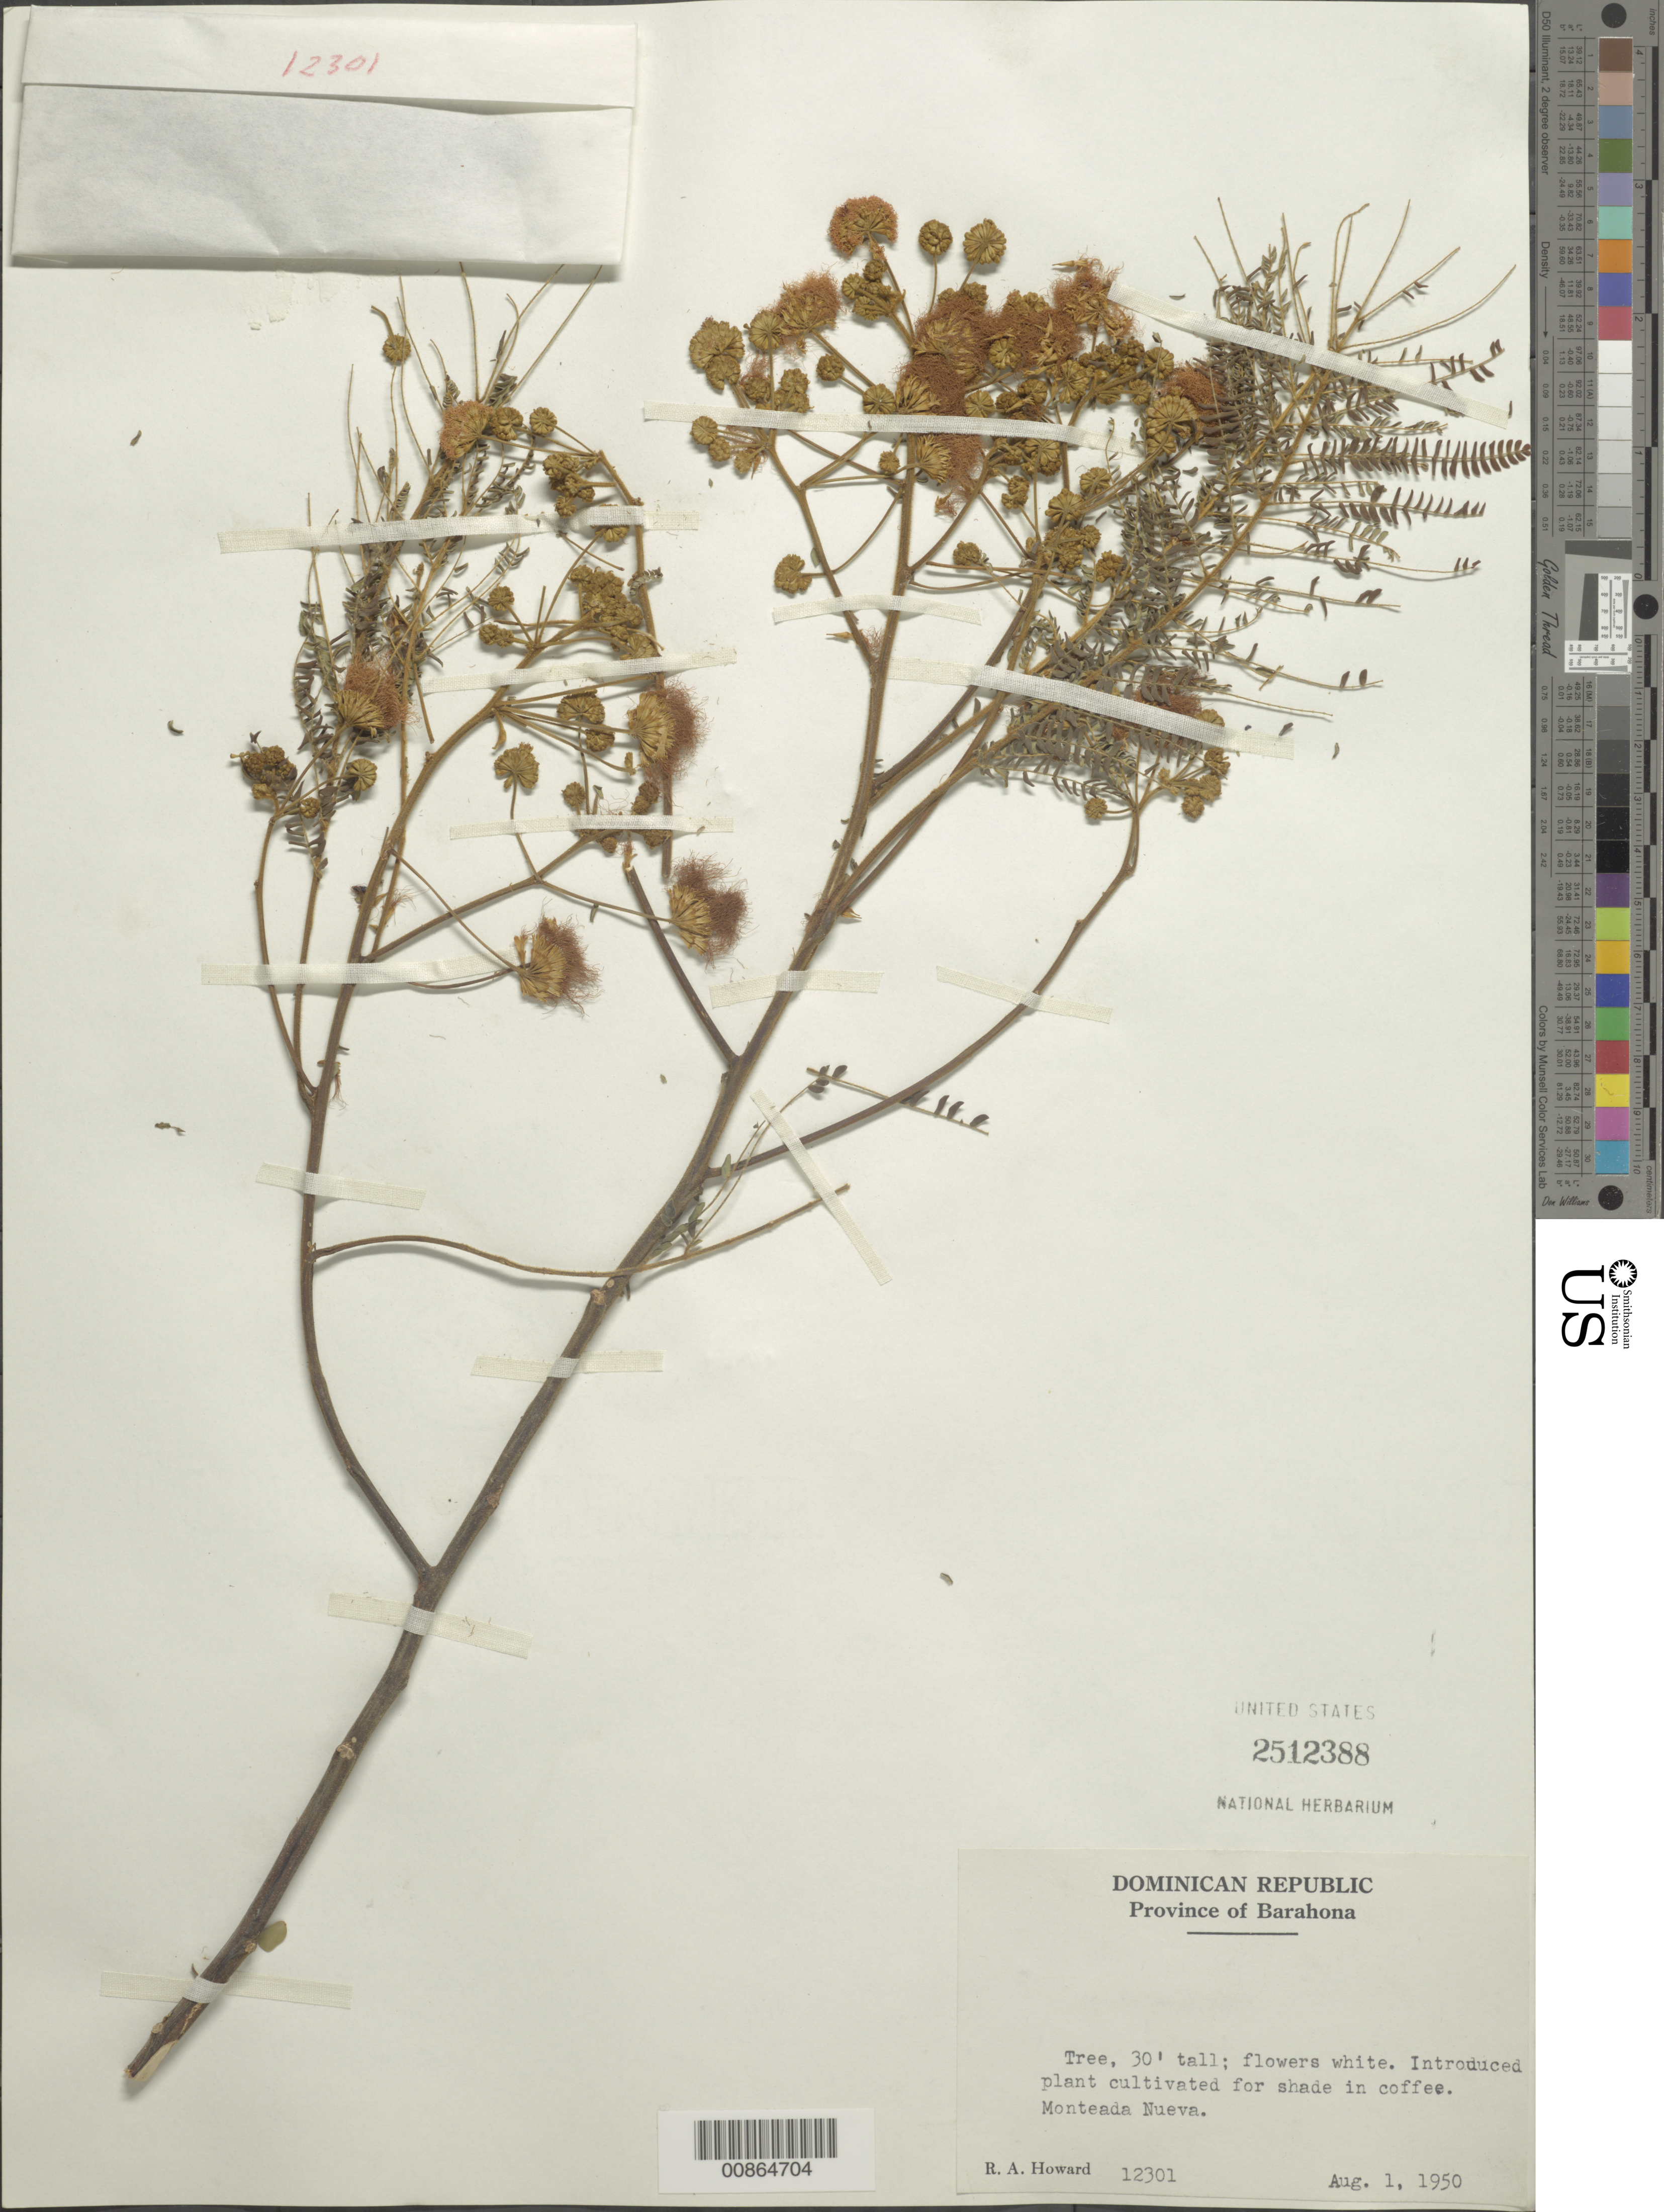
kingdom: Plantae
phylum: Tracheophyta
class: Magnoliopsida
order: Fabales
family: Fabaceae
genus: Pithecellobium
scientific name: Pithecellobium sp.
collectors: R. A. Howard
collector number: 12301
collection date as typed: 01 Aug 1950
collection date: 1950-08-01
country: Dominican Republic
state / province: Barahona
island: Hispaniola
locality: Monteada Nueva.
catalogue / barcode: US 2512388